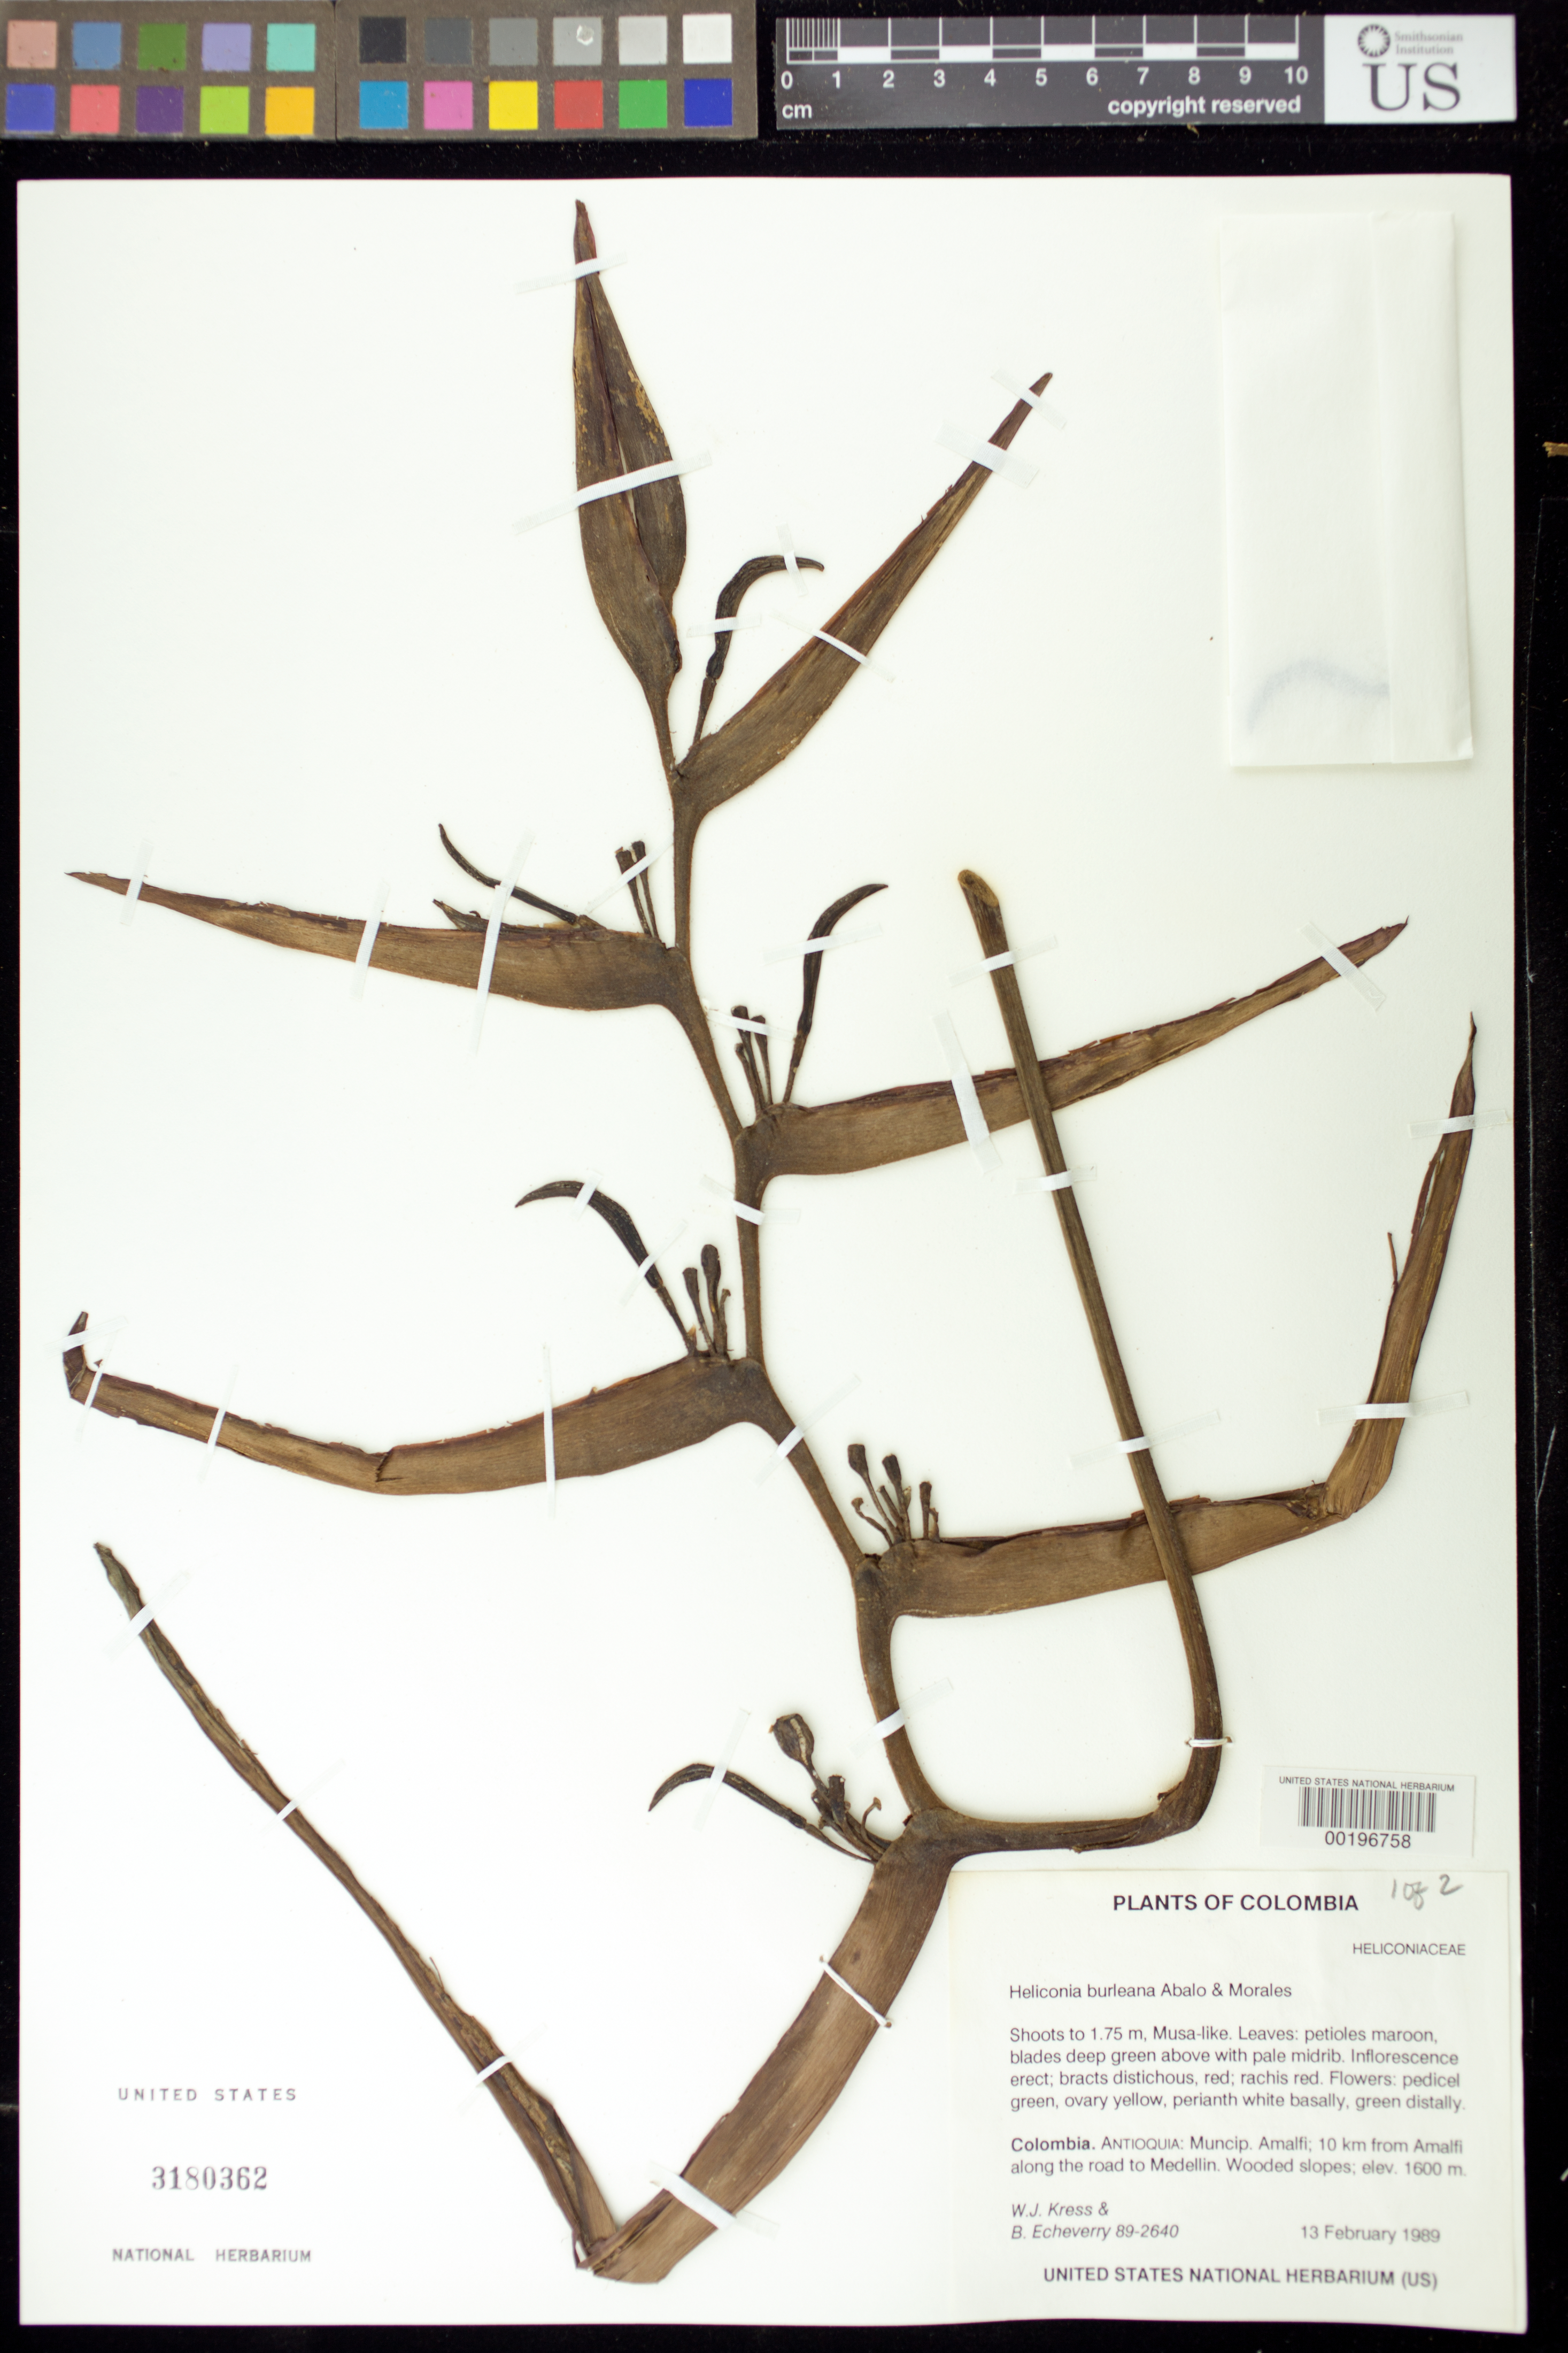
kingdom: Plantae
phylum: Tracheophyta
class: Liliopsida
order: Zingiberales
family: Heliconiaceae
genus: Heliconia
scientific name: Heliconia burleana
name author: Abalo & G. Morales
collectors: W. J. Kress & B. Echeverry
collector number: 89-2640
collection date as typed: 13 Feb 1989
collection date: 1989-02-13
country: Colombia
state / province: Antioquia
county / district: Amalfi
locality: Muncip. Amalfi, 10 km from Amalfi along the road to Medellin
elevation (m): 1600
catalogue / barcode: US 3180362